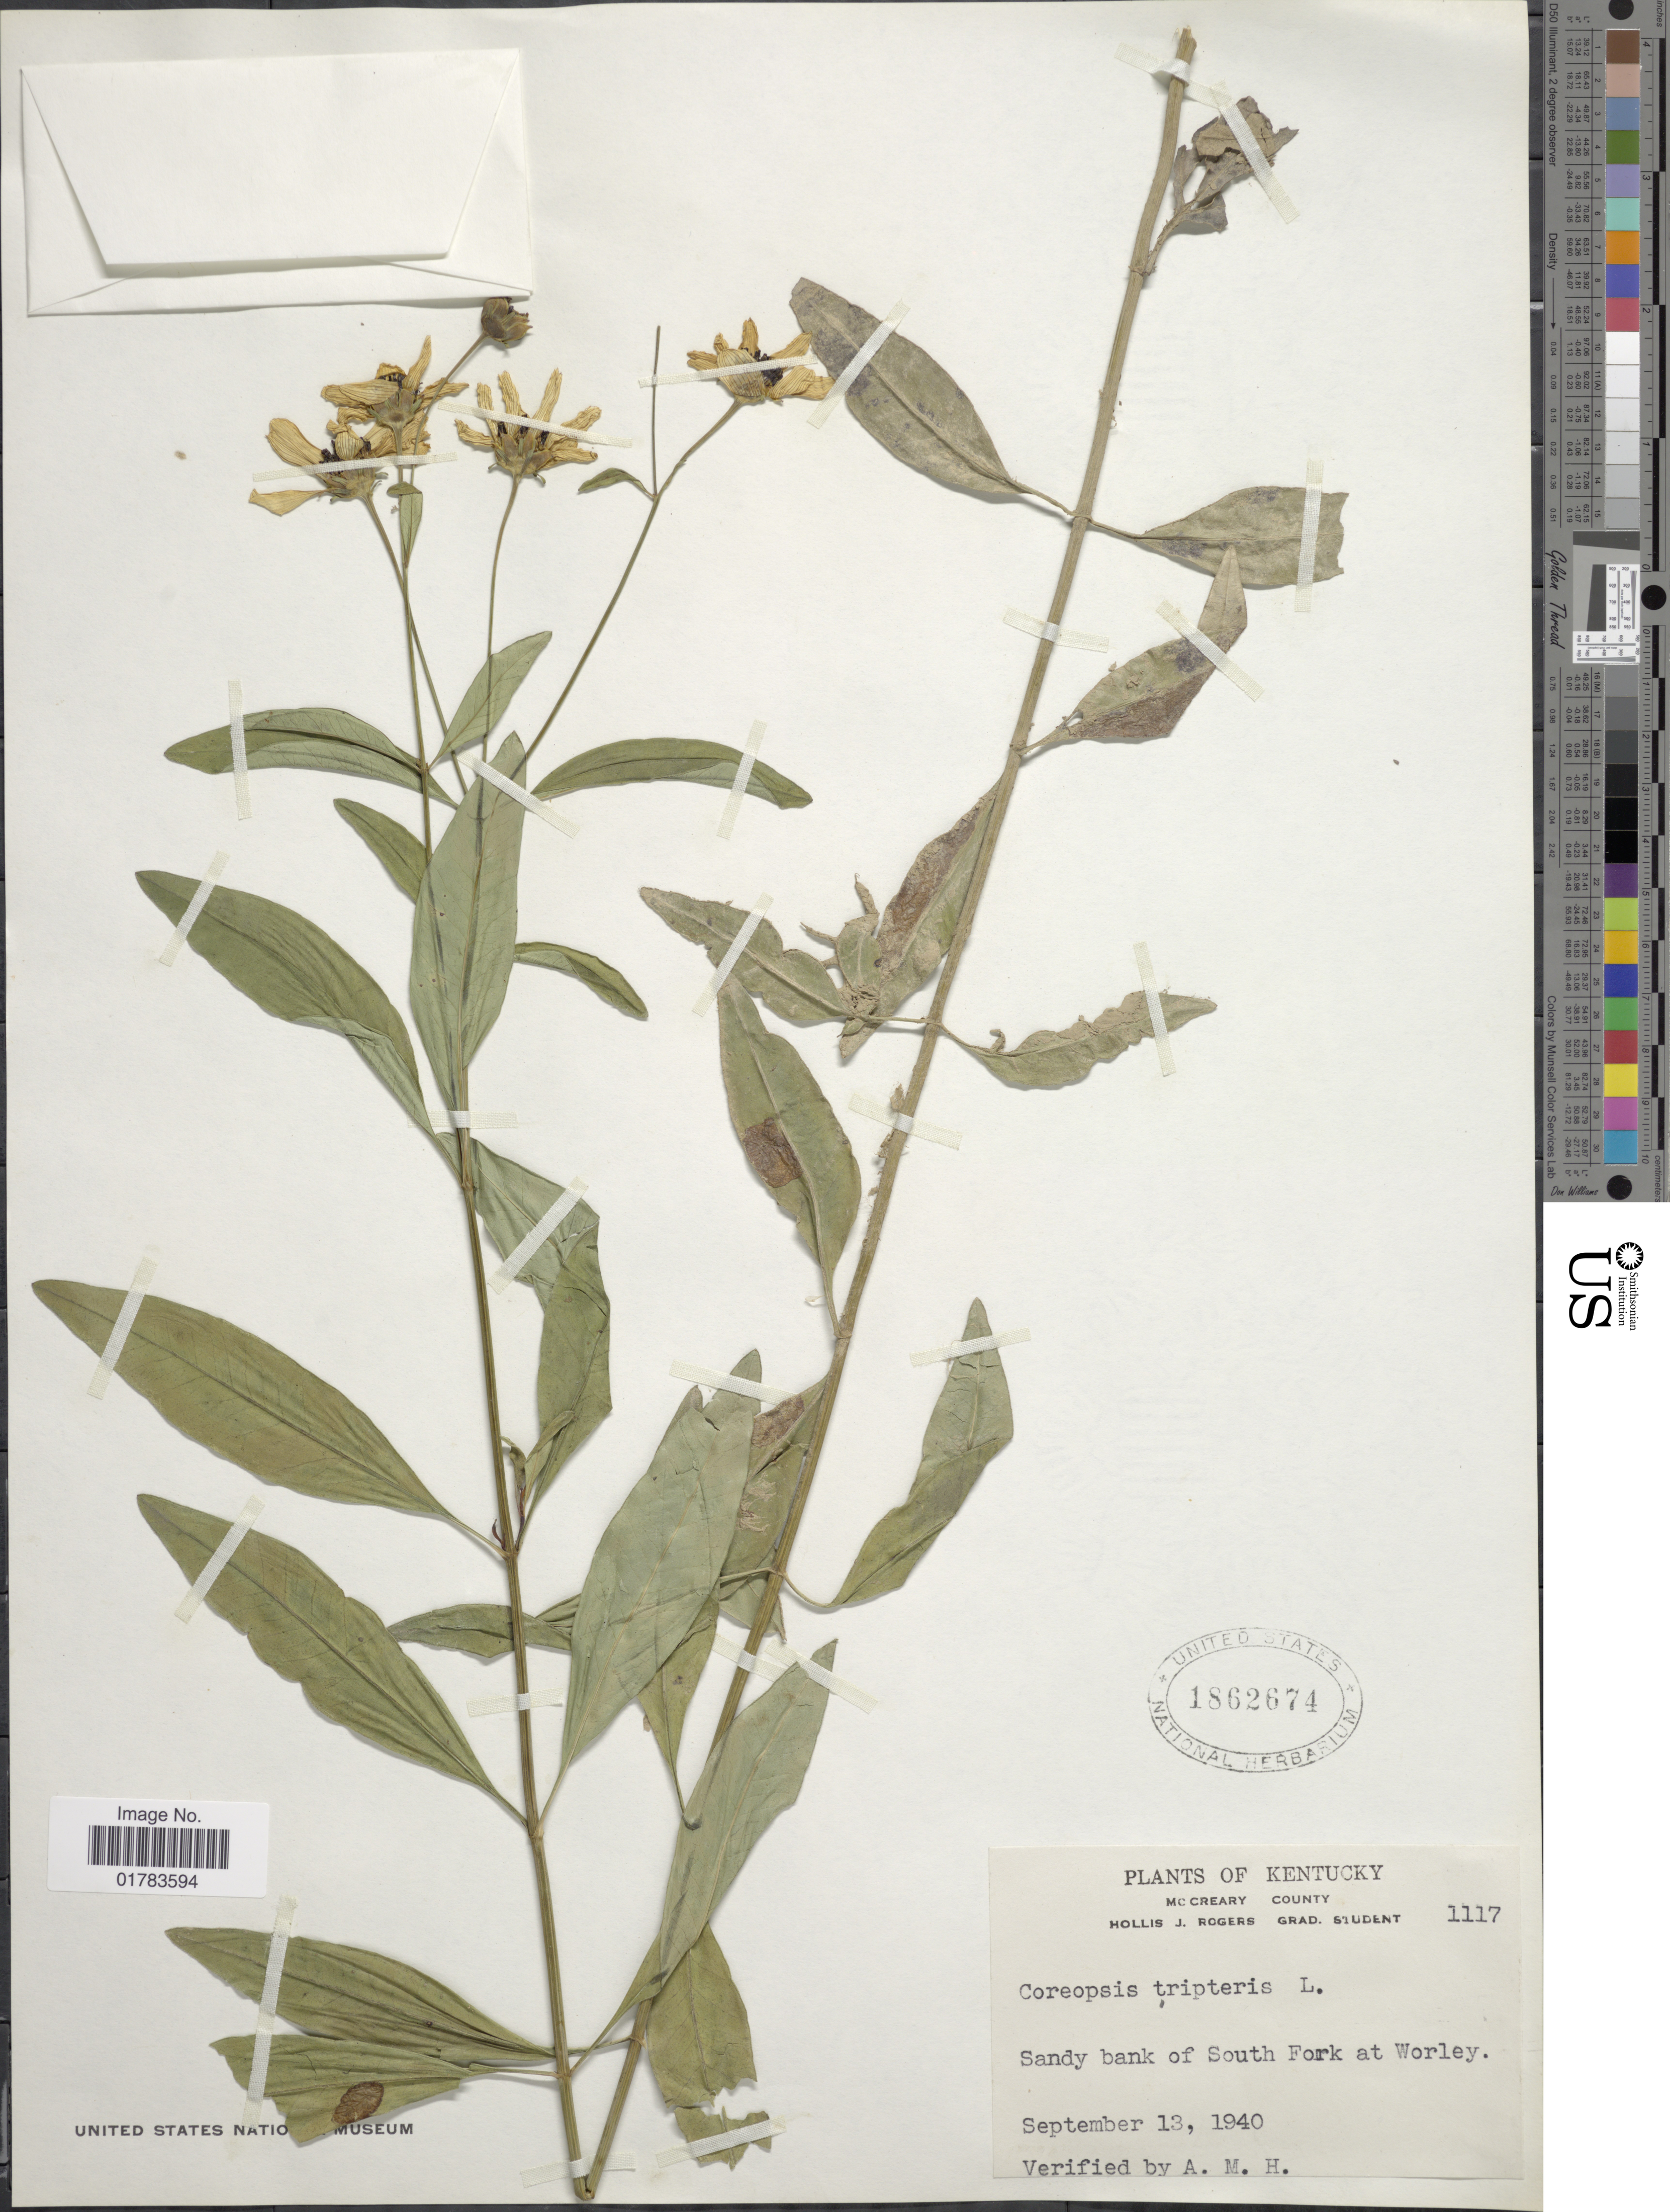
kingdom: Plantae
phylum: Tracheophyta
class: Magnoliopsida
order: Asterales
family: Asteraceae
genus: Coreopsis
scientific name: Coreopsis tripteris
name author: L.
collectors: H. J. Rogers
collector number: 1117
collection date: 1940-09-13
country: United States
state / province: Kentucky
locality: McCreary County, Sandy bank of South Fork at Worley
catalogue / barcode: US 1862674